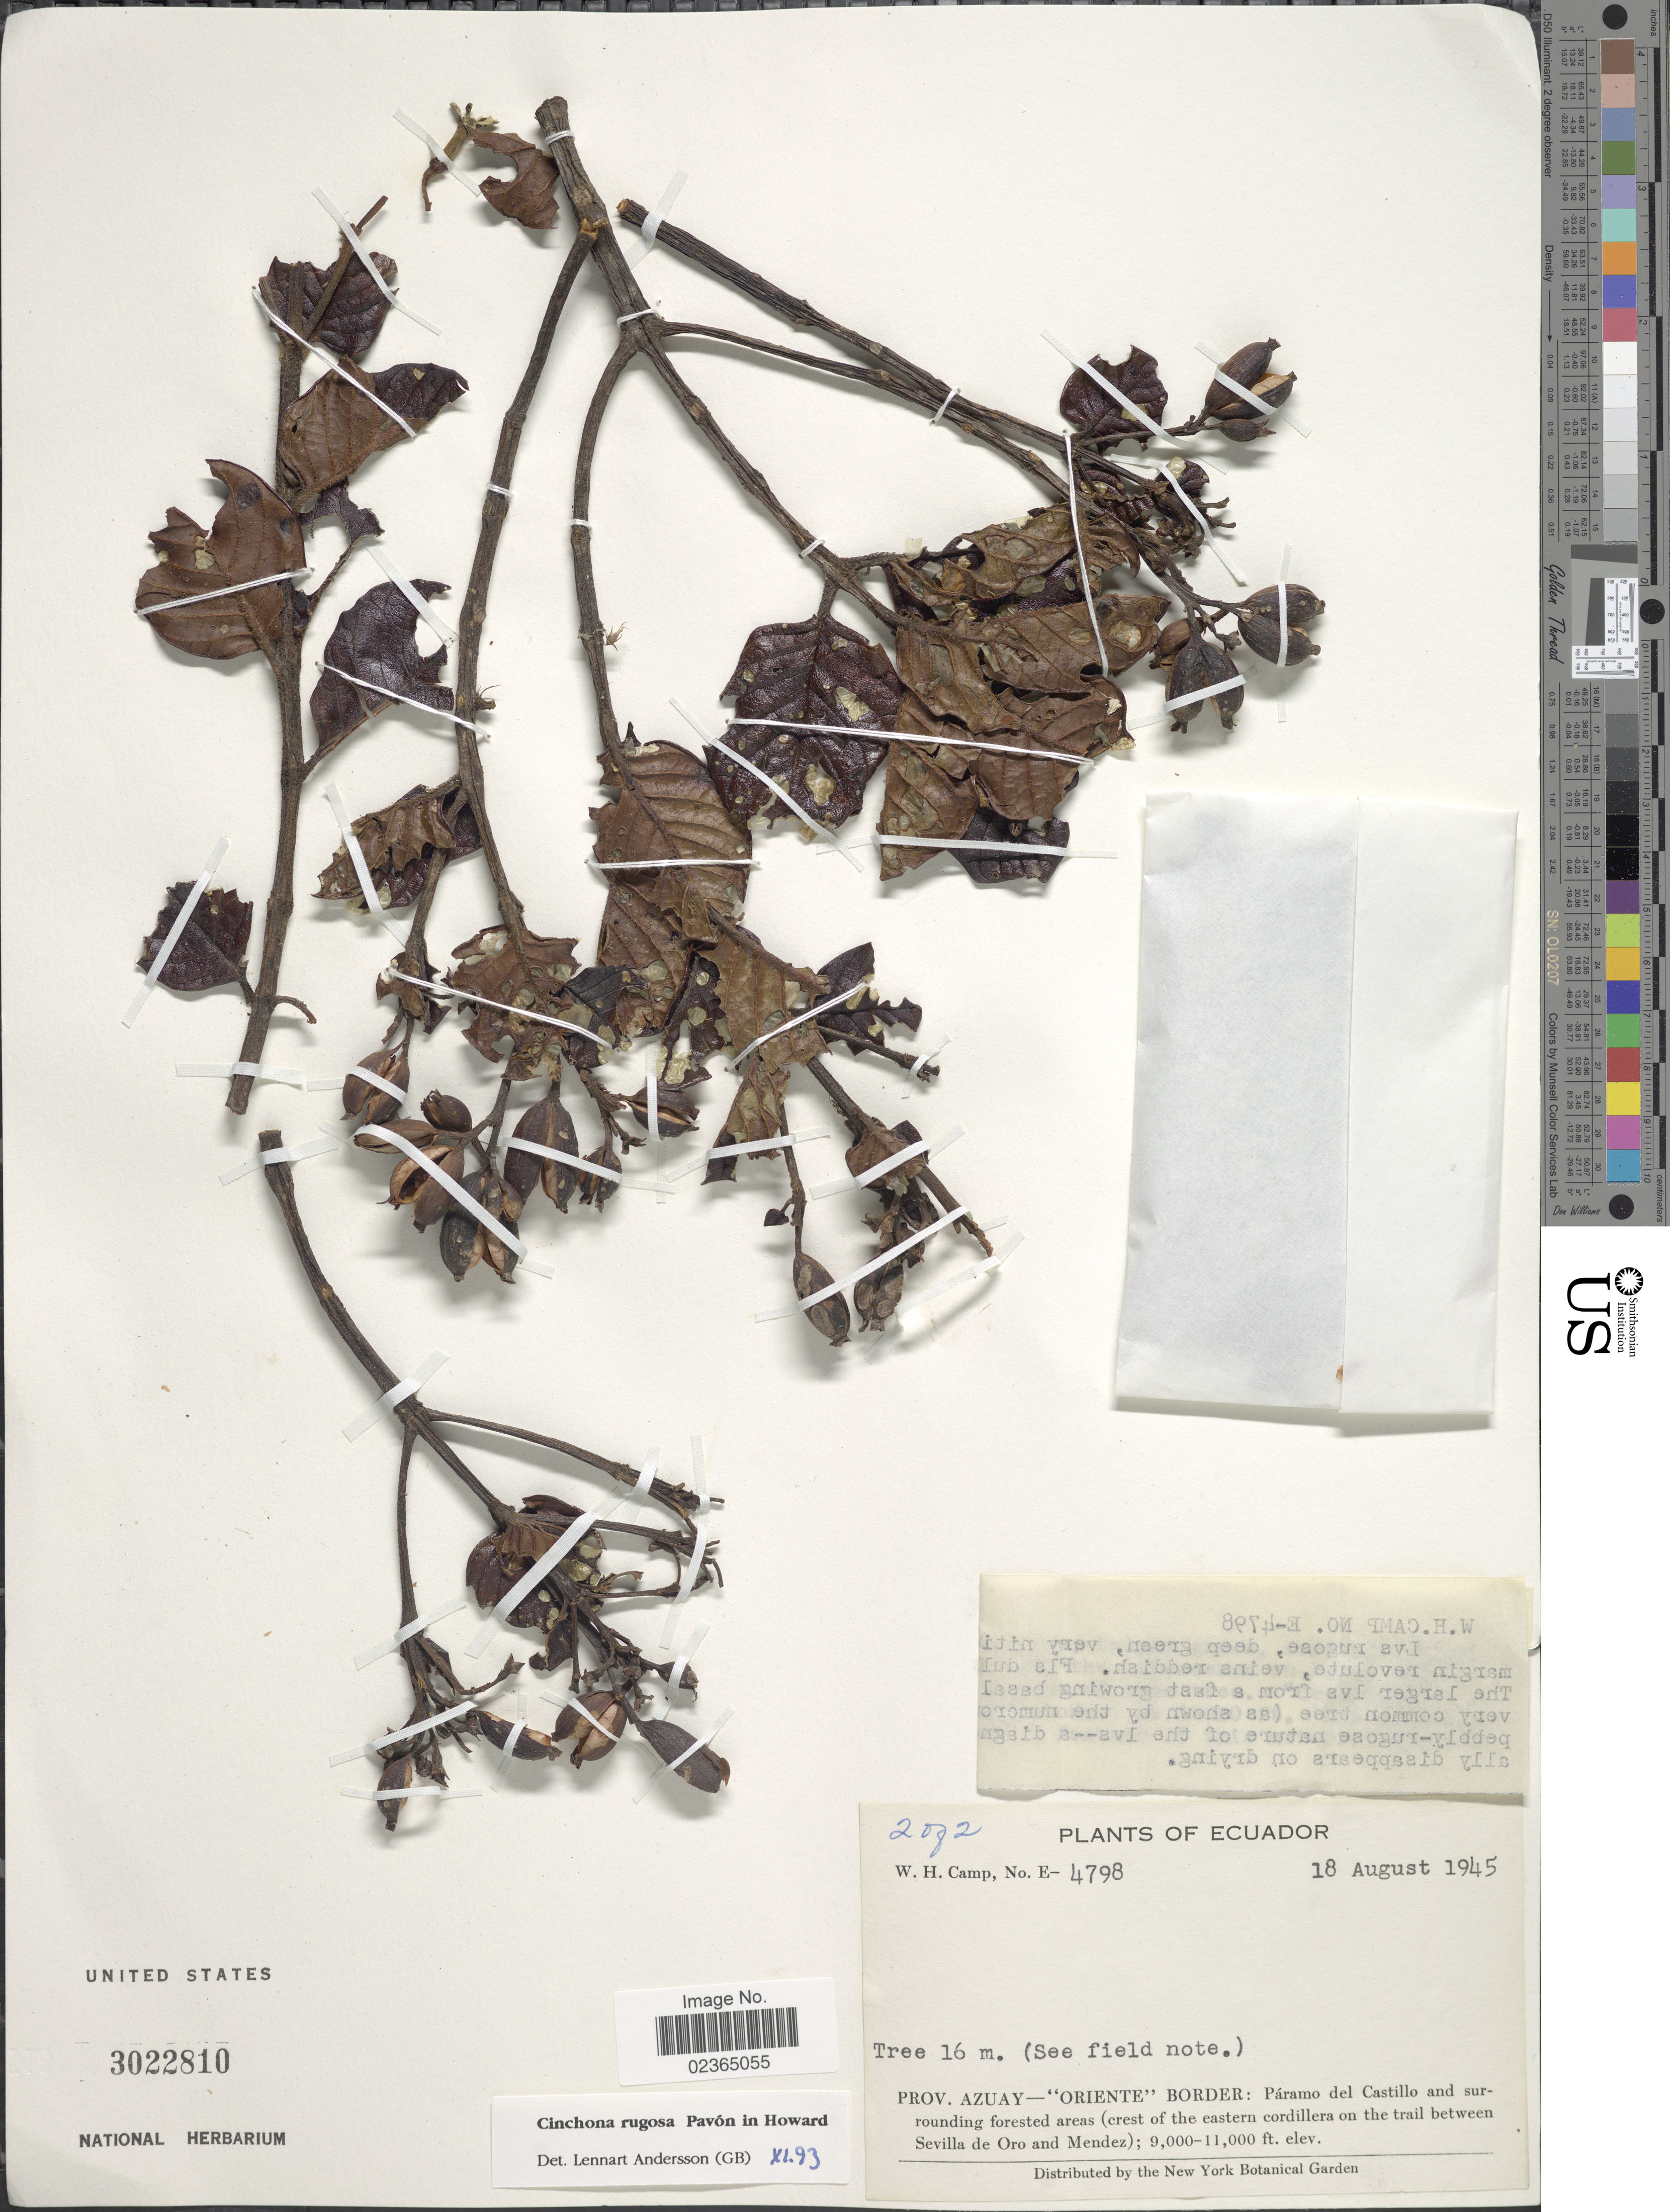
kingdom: Plantae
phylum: Tracheophyta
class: Magnoliopsida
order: Gentianales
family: Rubiaceae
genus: Cinchona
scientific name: Cinchona rugosa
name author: Pav.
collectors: W. H. Camp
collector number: E-4798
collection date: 1945-08-18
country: Ecuador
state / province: Azuay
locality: Oriente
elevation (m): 2743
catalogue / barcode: US 3022810